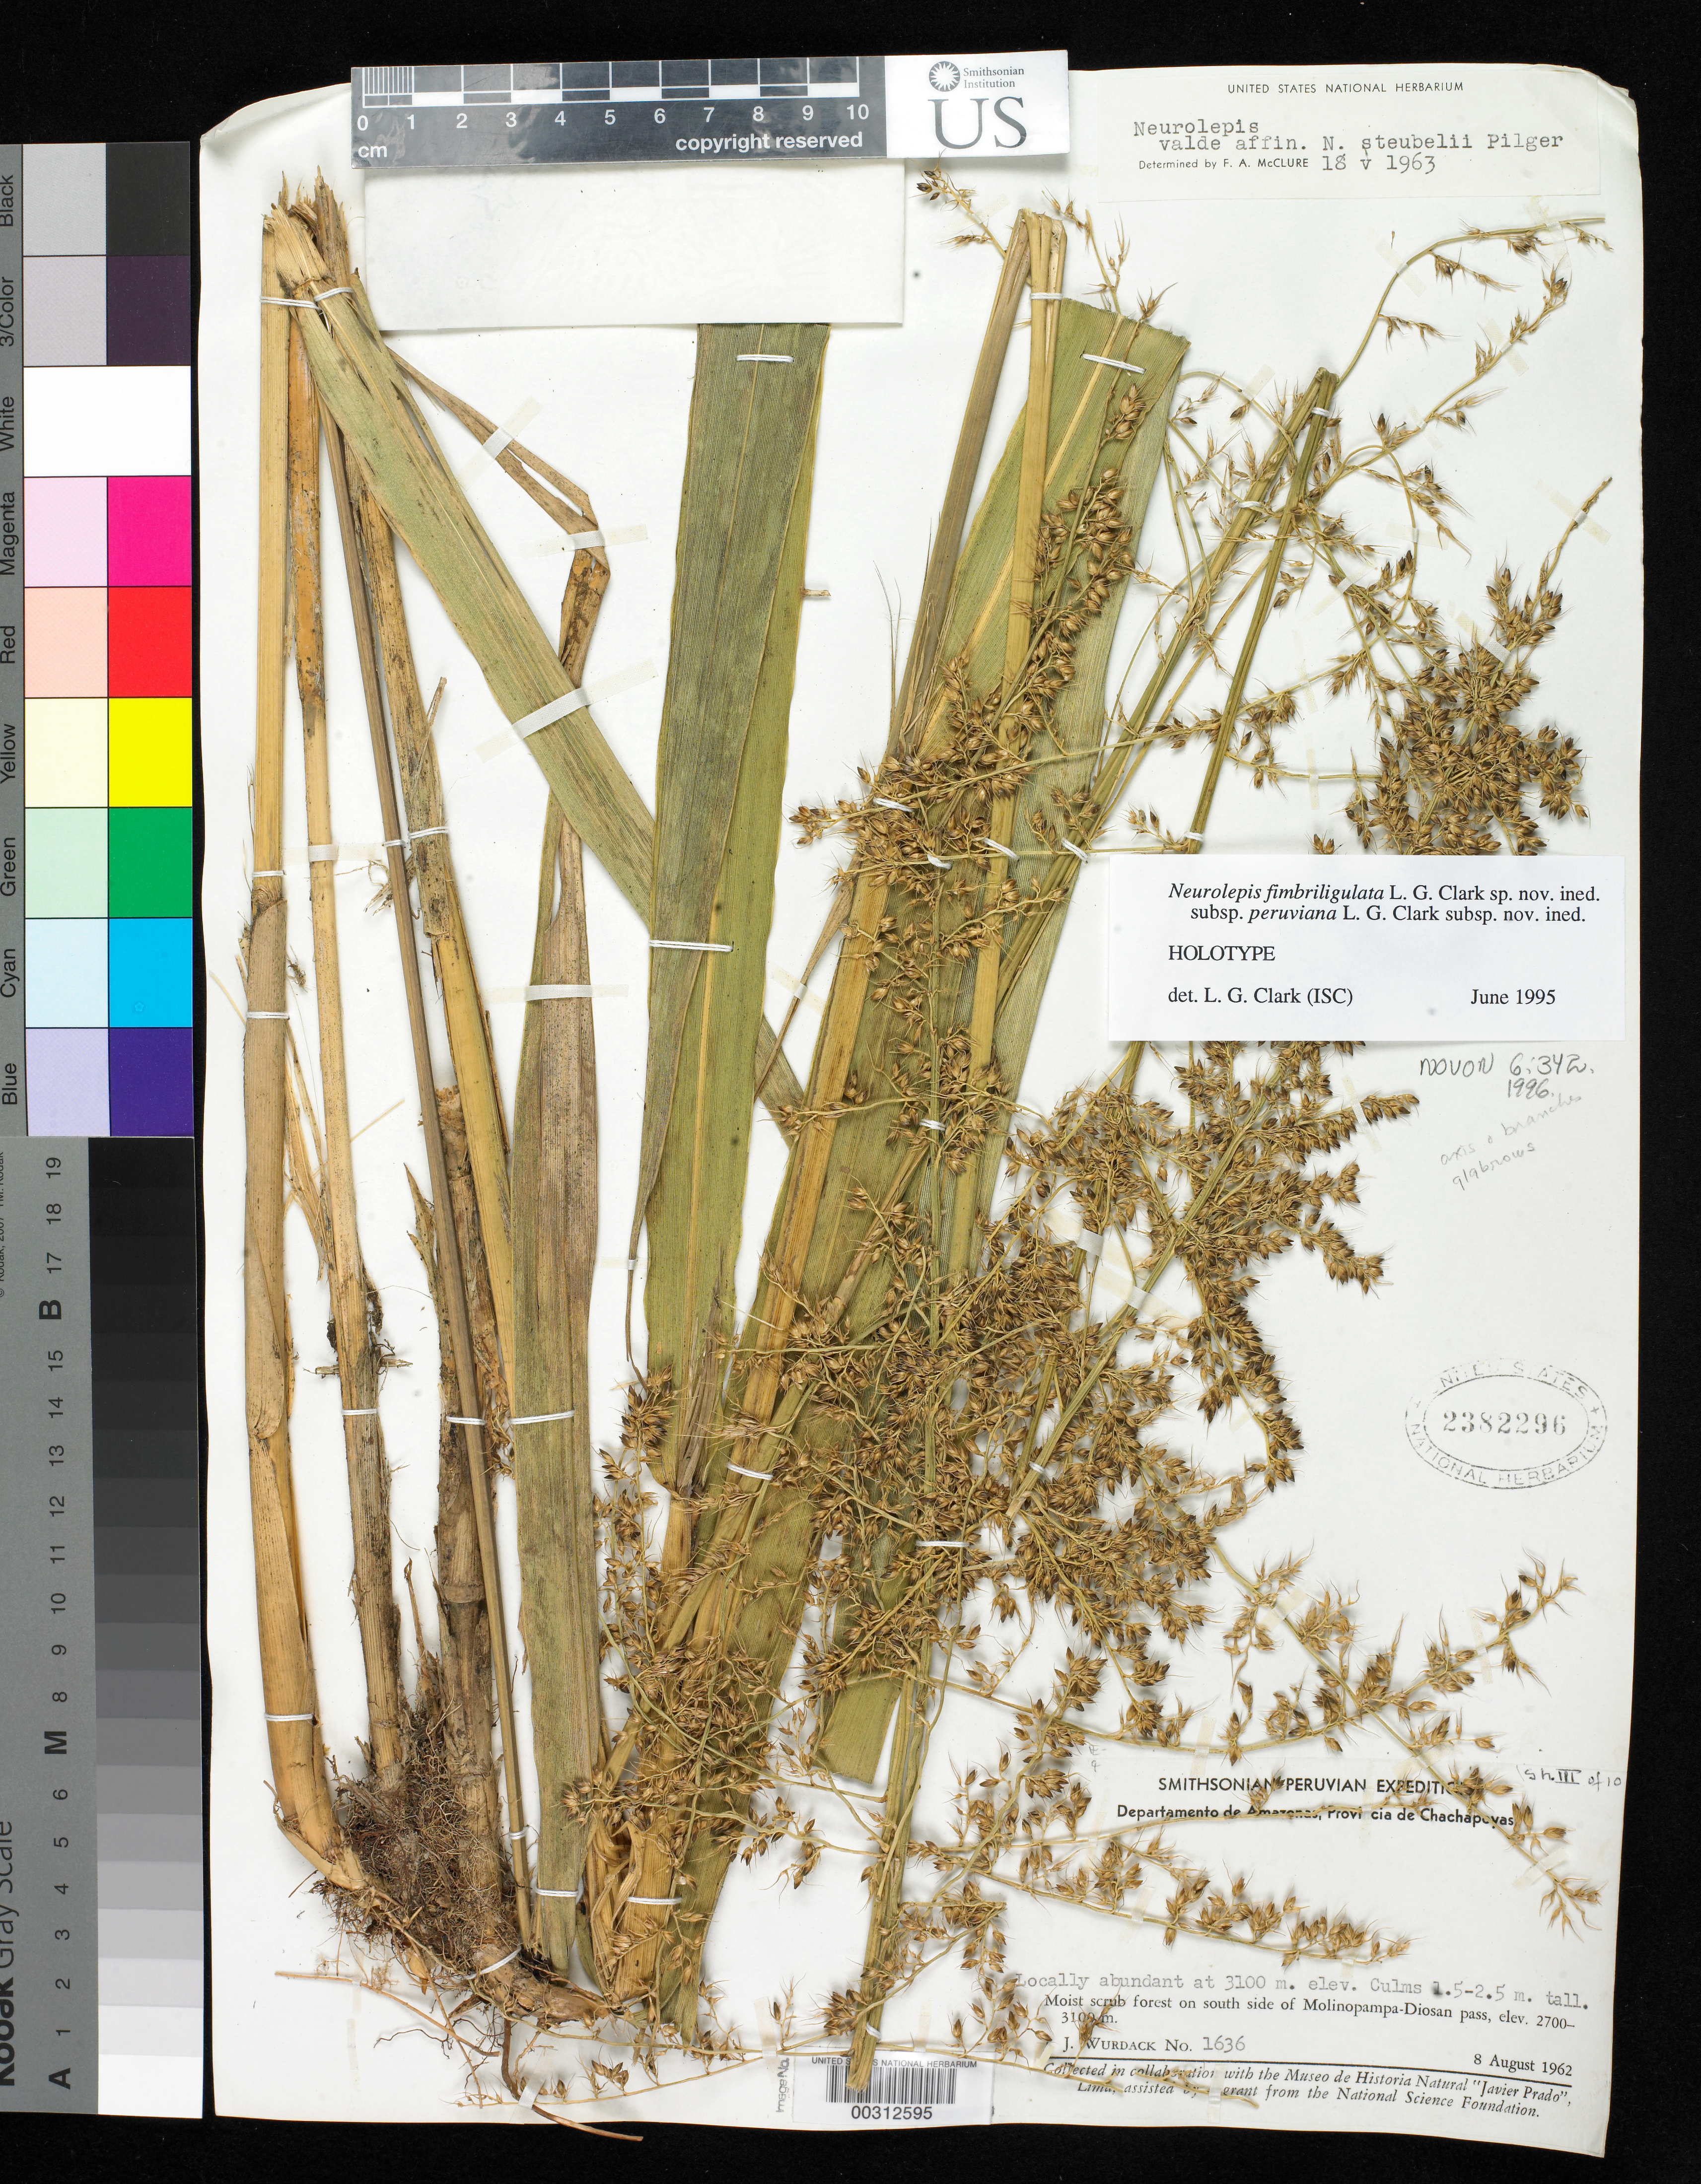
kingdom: Plantae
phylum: Tracheophyta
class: Liliopsida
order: Poales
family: Poaceae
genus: Neurolepis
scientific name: Neurolepis fimbriligulata subsp. peruviana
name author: L.G. Clark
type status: Holotype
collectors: J. J. Wurdack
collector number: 1636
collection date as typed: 08 Aug 1962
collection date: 1962-08-08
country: Peru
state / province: Amazonas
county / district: Chachapoyas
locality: S side of Molinopampa-Diosan Pass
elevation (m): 2700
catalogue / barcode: US 2382296